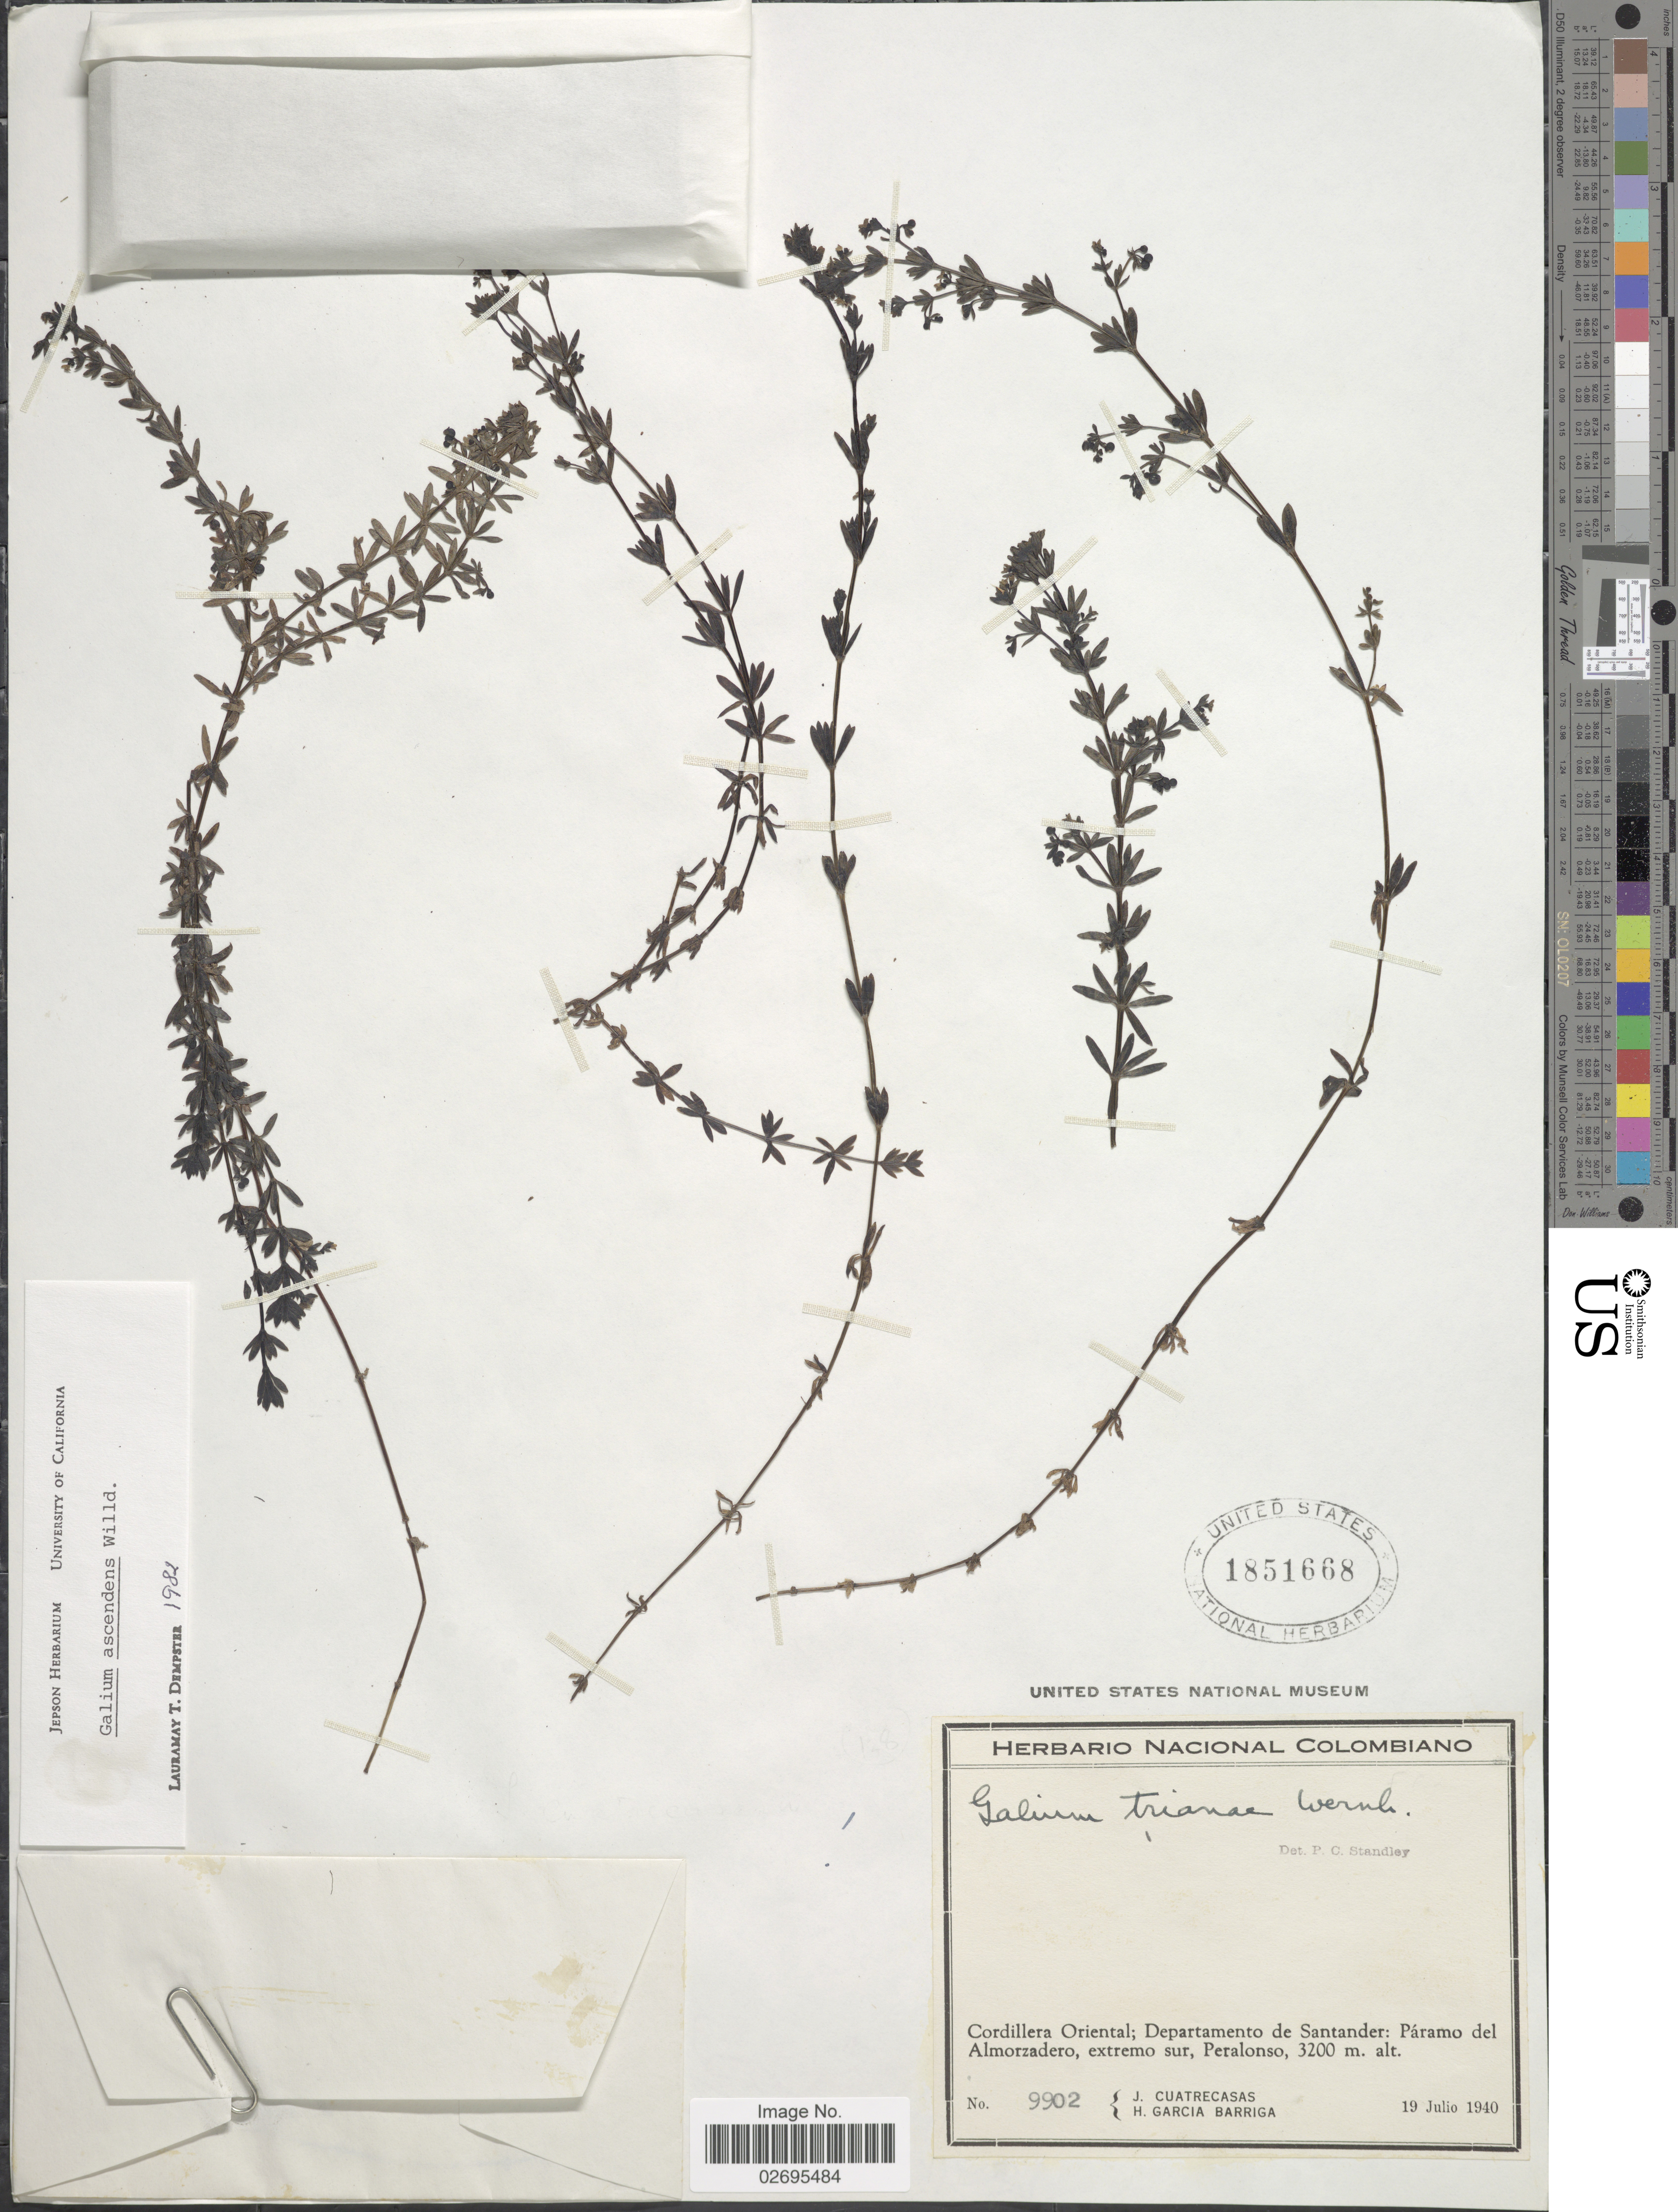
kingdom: Plantae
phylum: Tracheophyta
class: Magnoliopsida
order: Gentianales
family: Rubiaceae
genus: Galium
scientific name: Galium ascendens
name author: Willd. ex Spreng.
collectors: J. Cuatrecasas & H. García Barriga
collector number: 9902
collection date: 1940-07-19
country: Colombia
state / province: Santander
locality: Cordillera Oriental; Departamento de Santander: Páramo de Almorzadero, extremo sur, Peralonso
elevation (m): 3200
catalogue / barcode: US 1851668